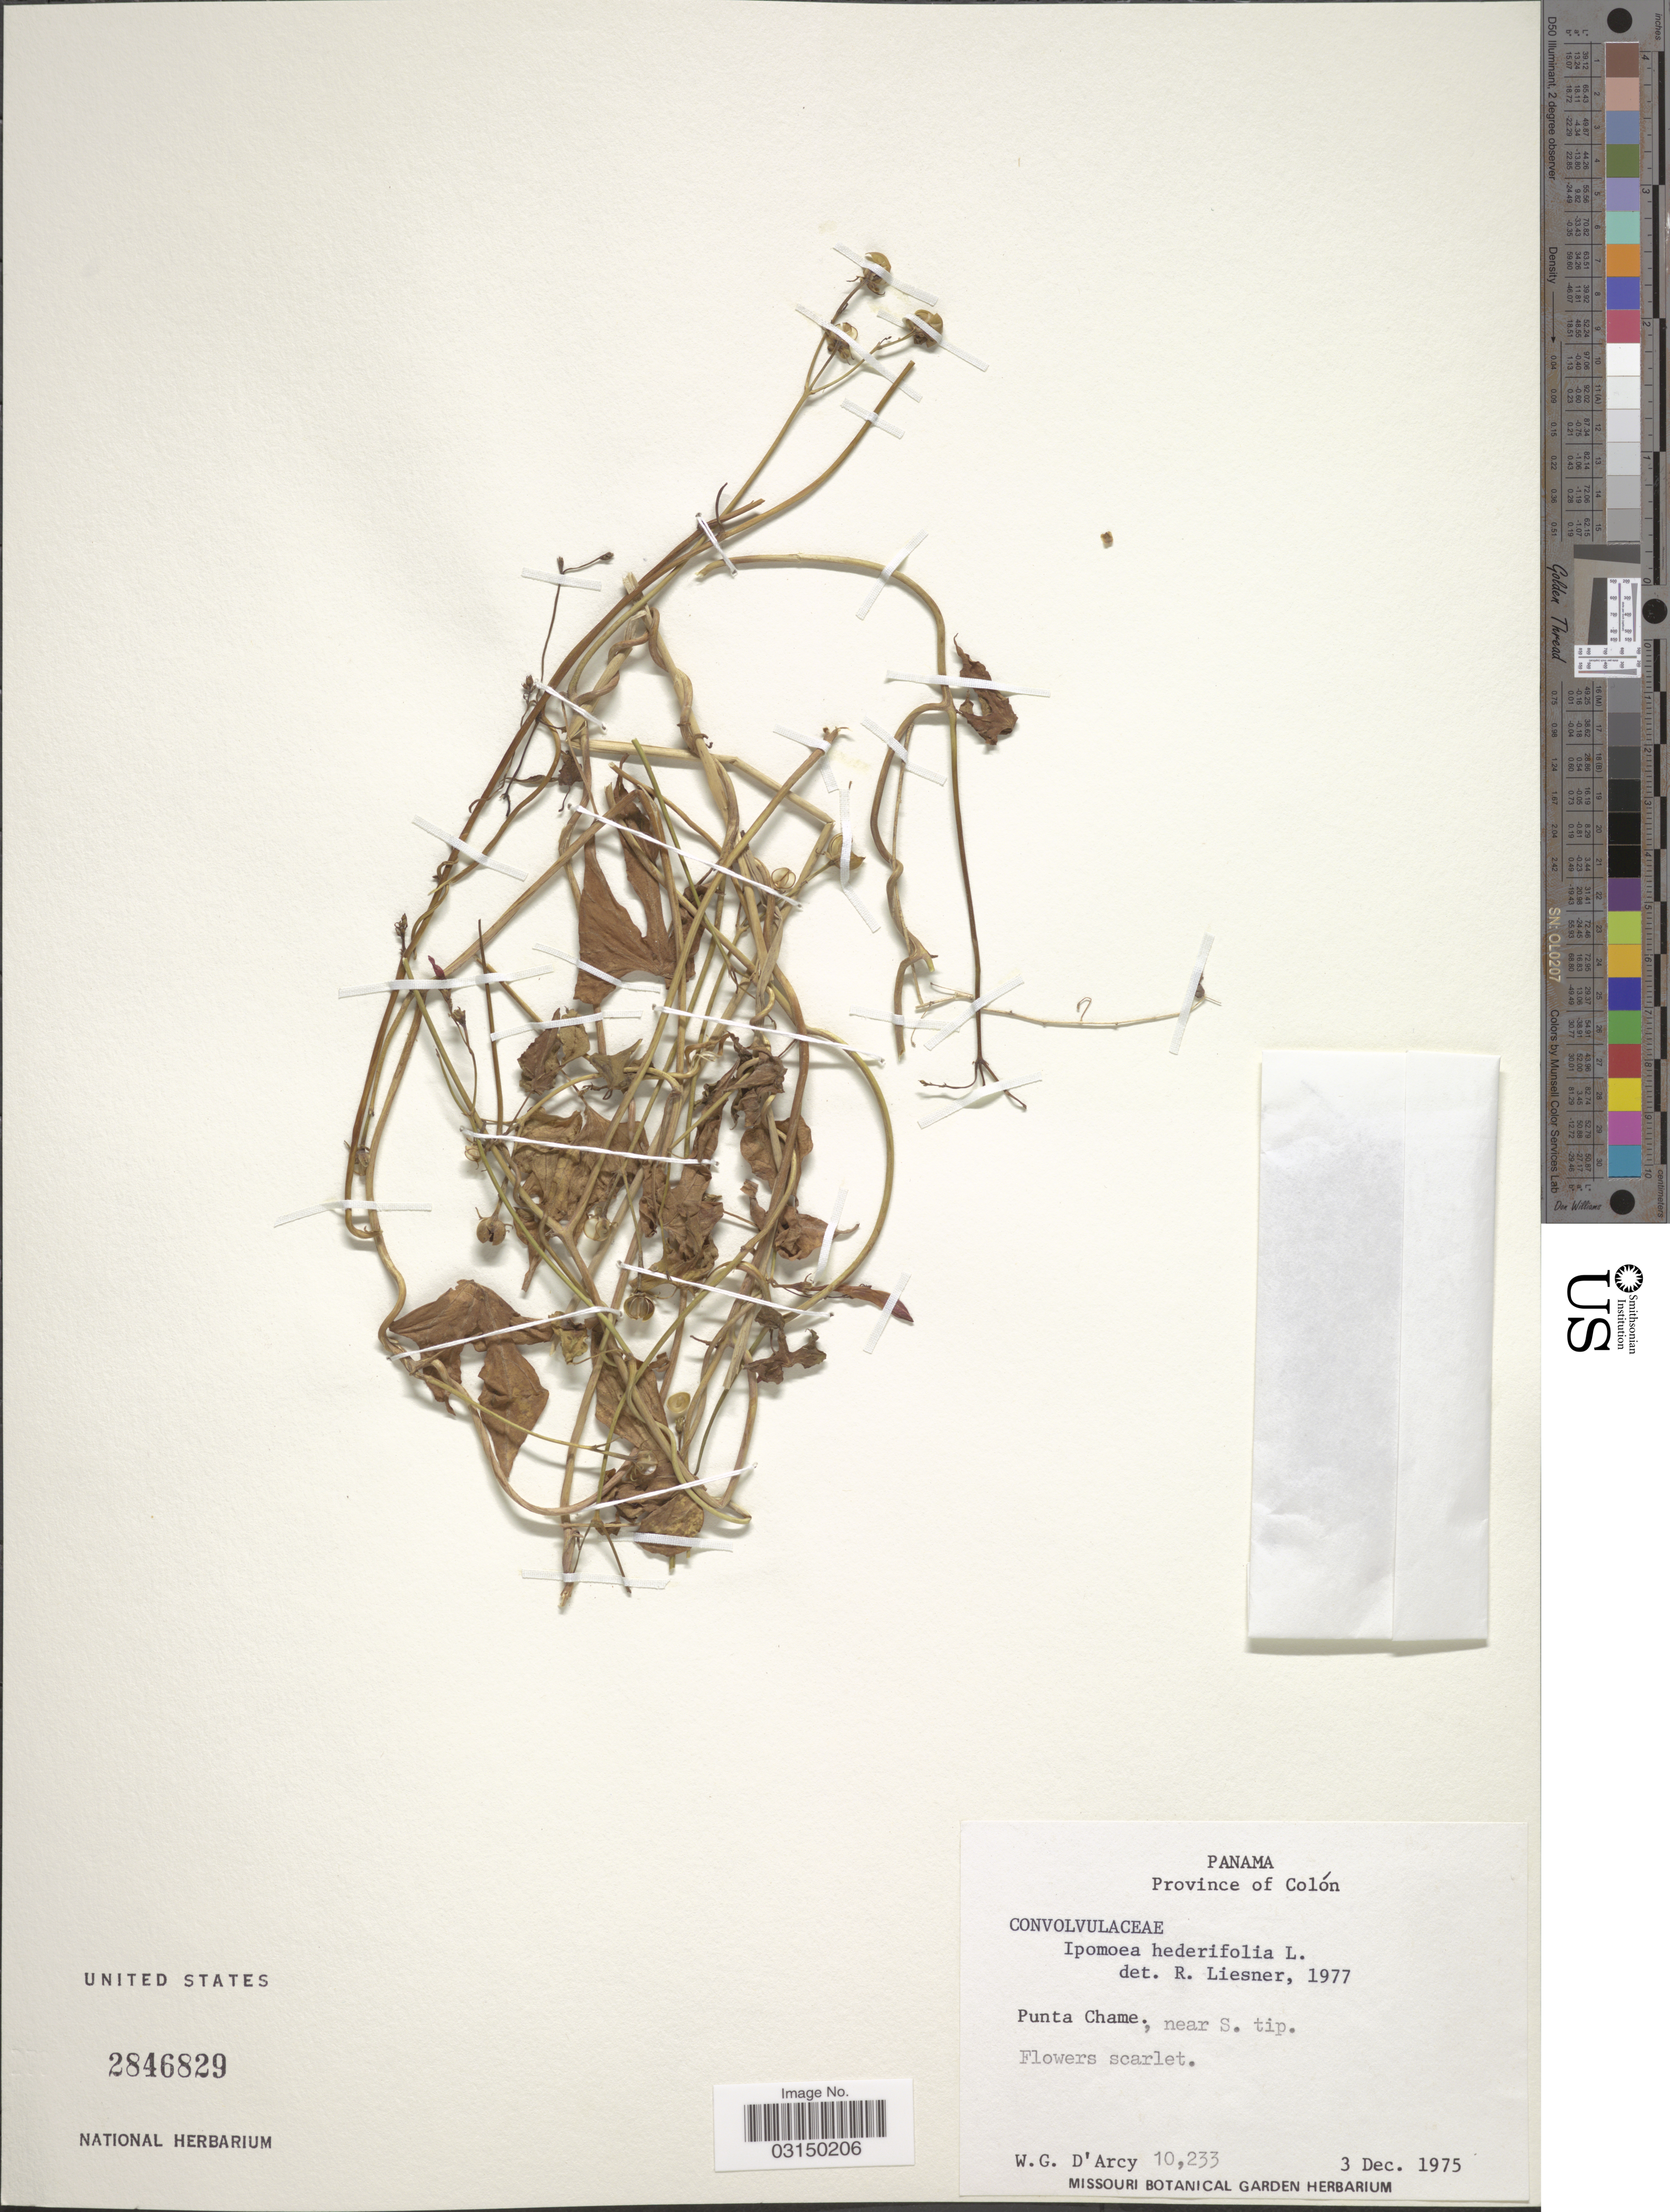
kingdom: Plantae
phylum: Tracheophyta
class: Magnoliopsida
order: Solanales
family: Convolvulaceae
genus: Ipomoea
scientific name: Ipomoea hederifolia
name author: L.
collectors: W. G. D'Arcy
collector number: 10233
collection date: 1975-12-03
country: Panama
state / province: Colón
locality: Punta Chame, near S. tip.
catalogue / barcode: US 2846829